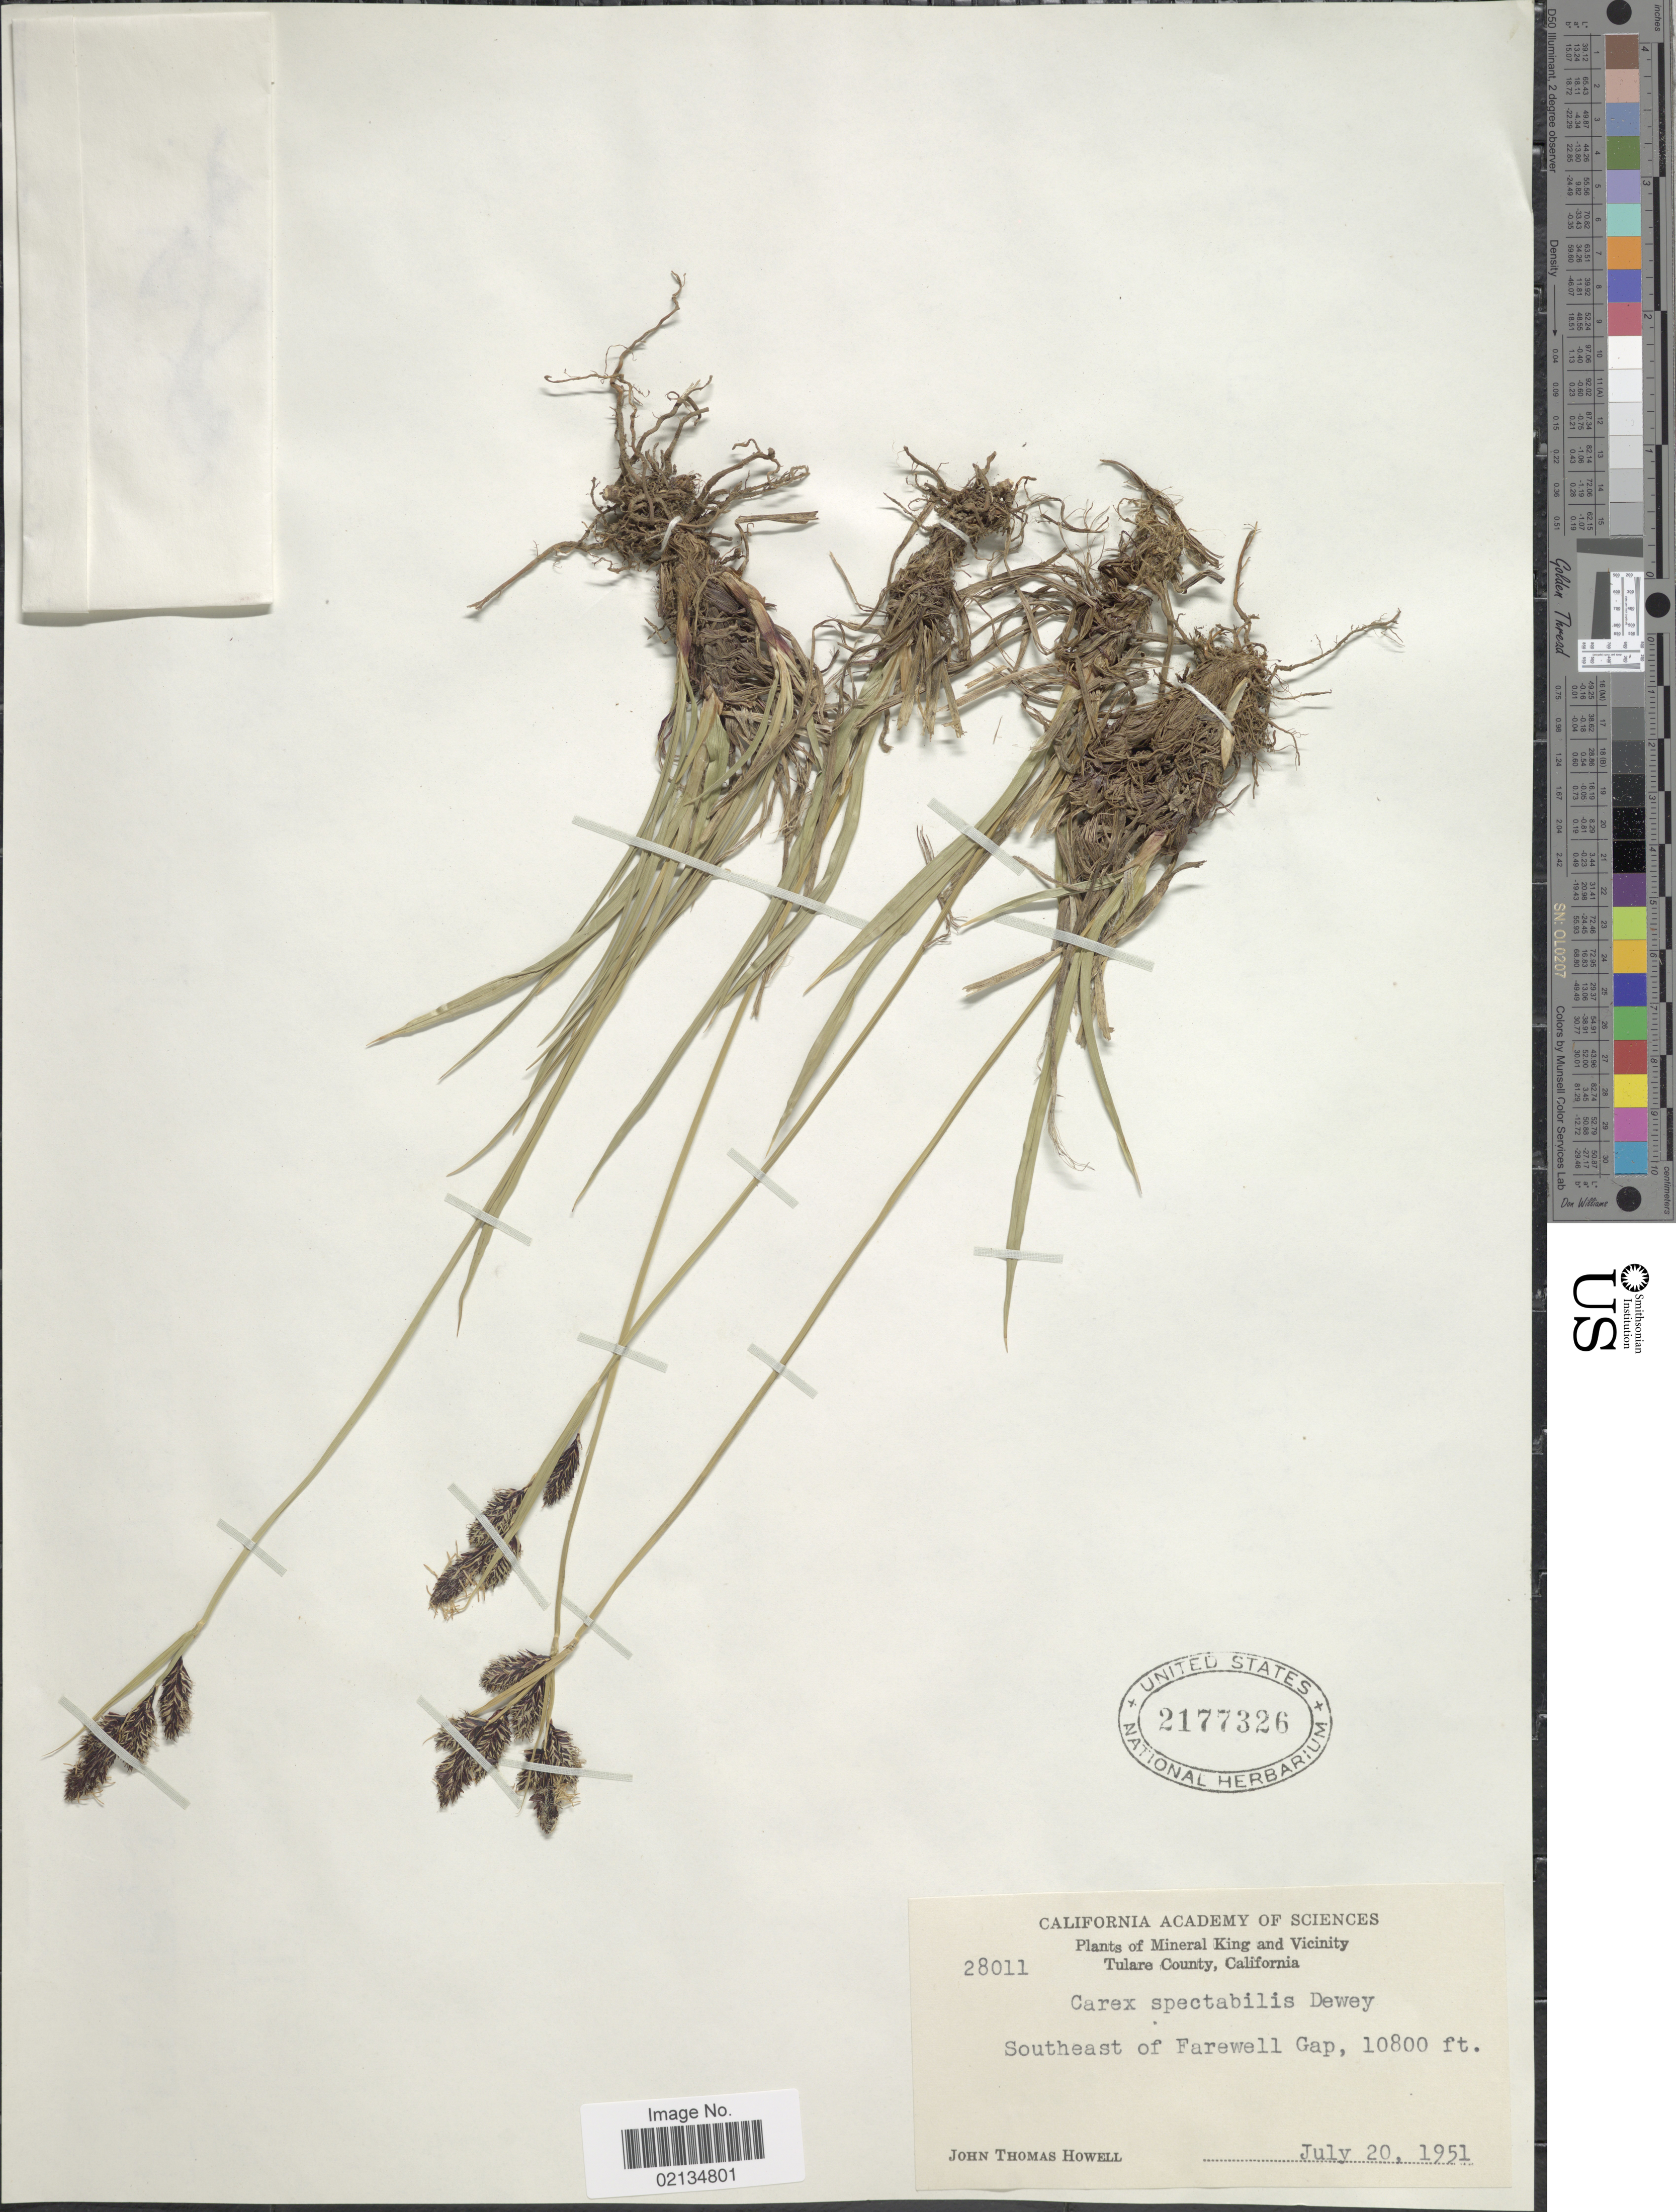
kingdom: Plantae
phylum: Tracheophyta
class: Liliopsida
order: Poales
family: Cyperaceae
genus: Carex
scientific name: Carex spectabilis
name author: Dewey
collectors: J. T. Howell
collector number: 28011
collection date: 1951-07-20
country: United States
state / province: California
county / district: Tulare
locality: Mineral King and Vicinity, Tulare county. southeast of Farewell Gap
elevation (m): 3292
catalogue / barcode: US 2177326